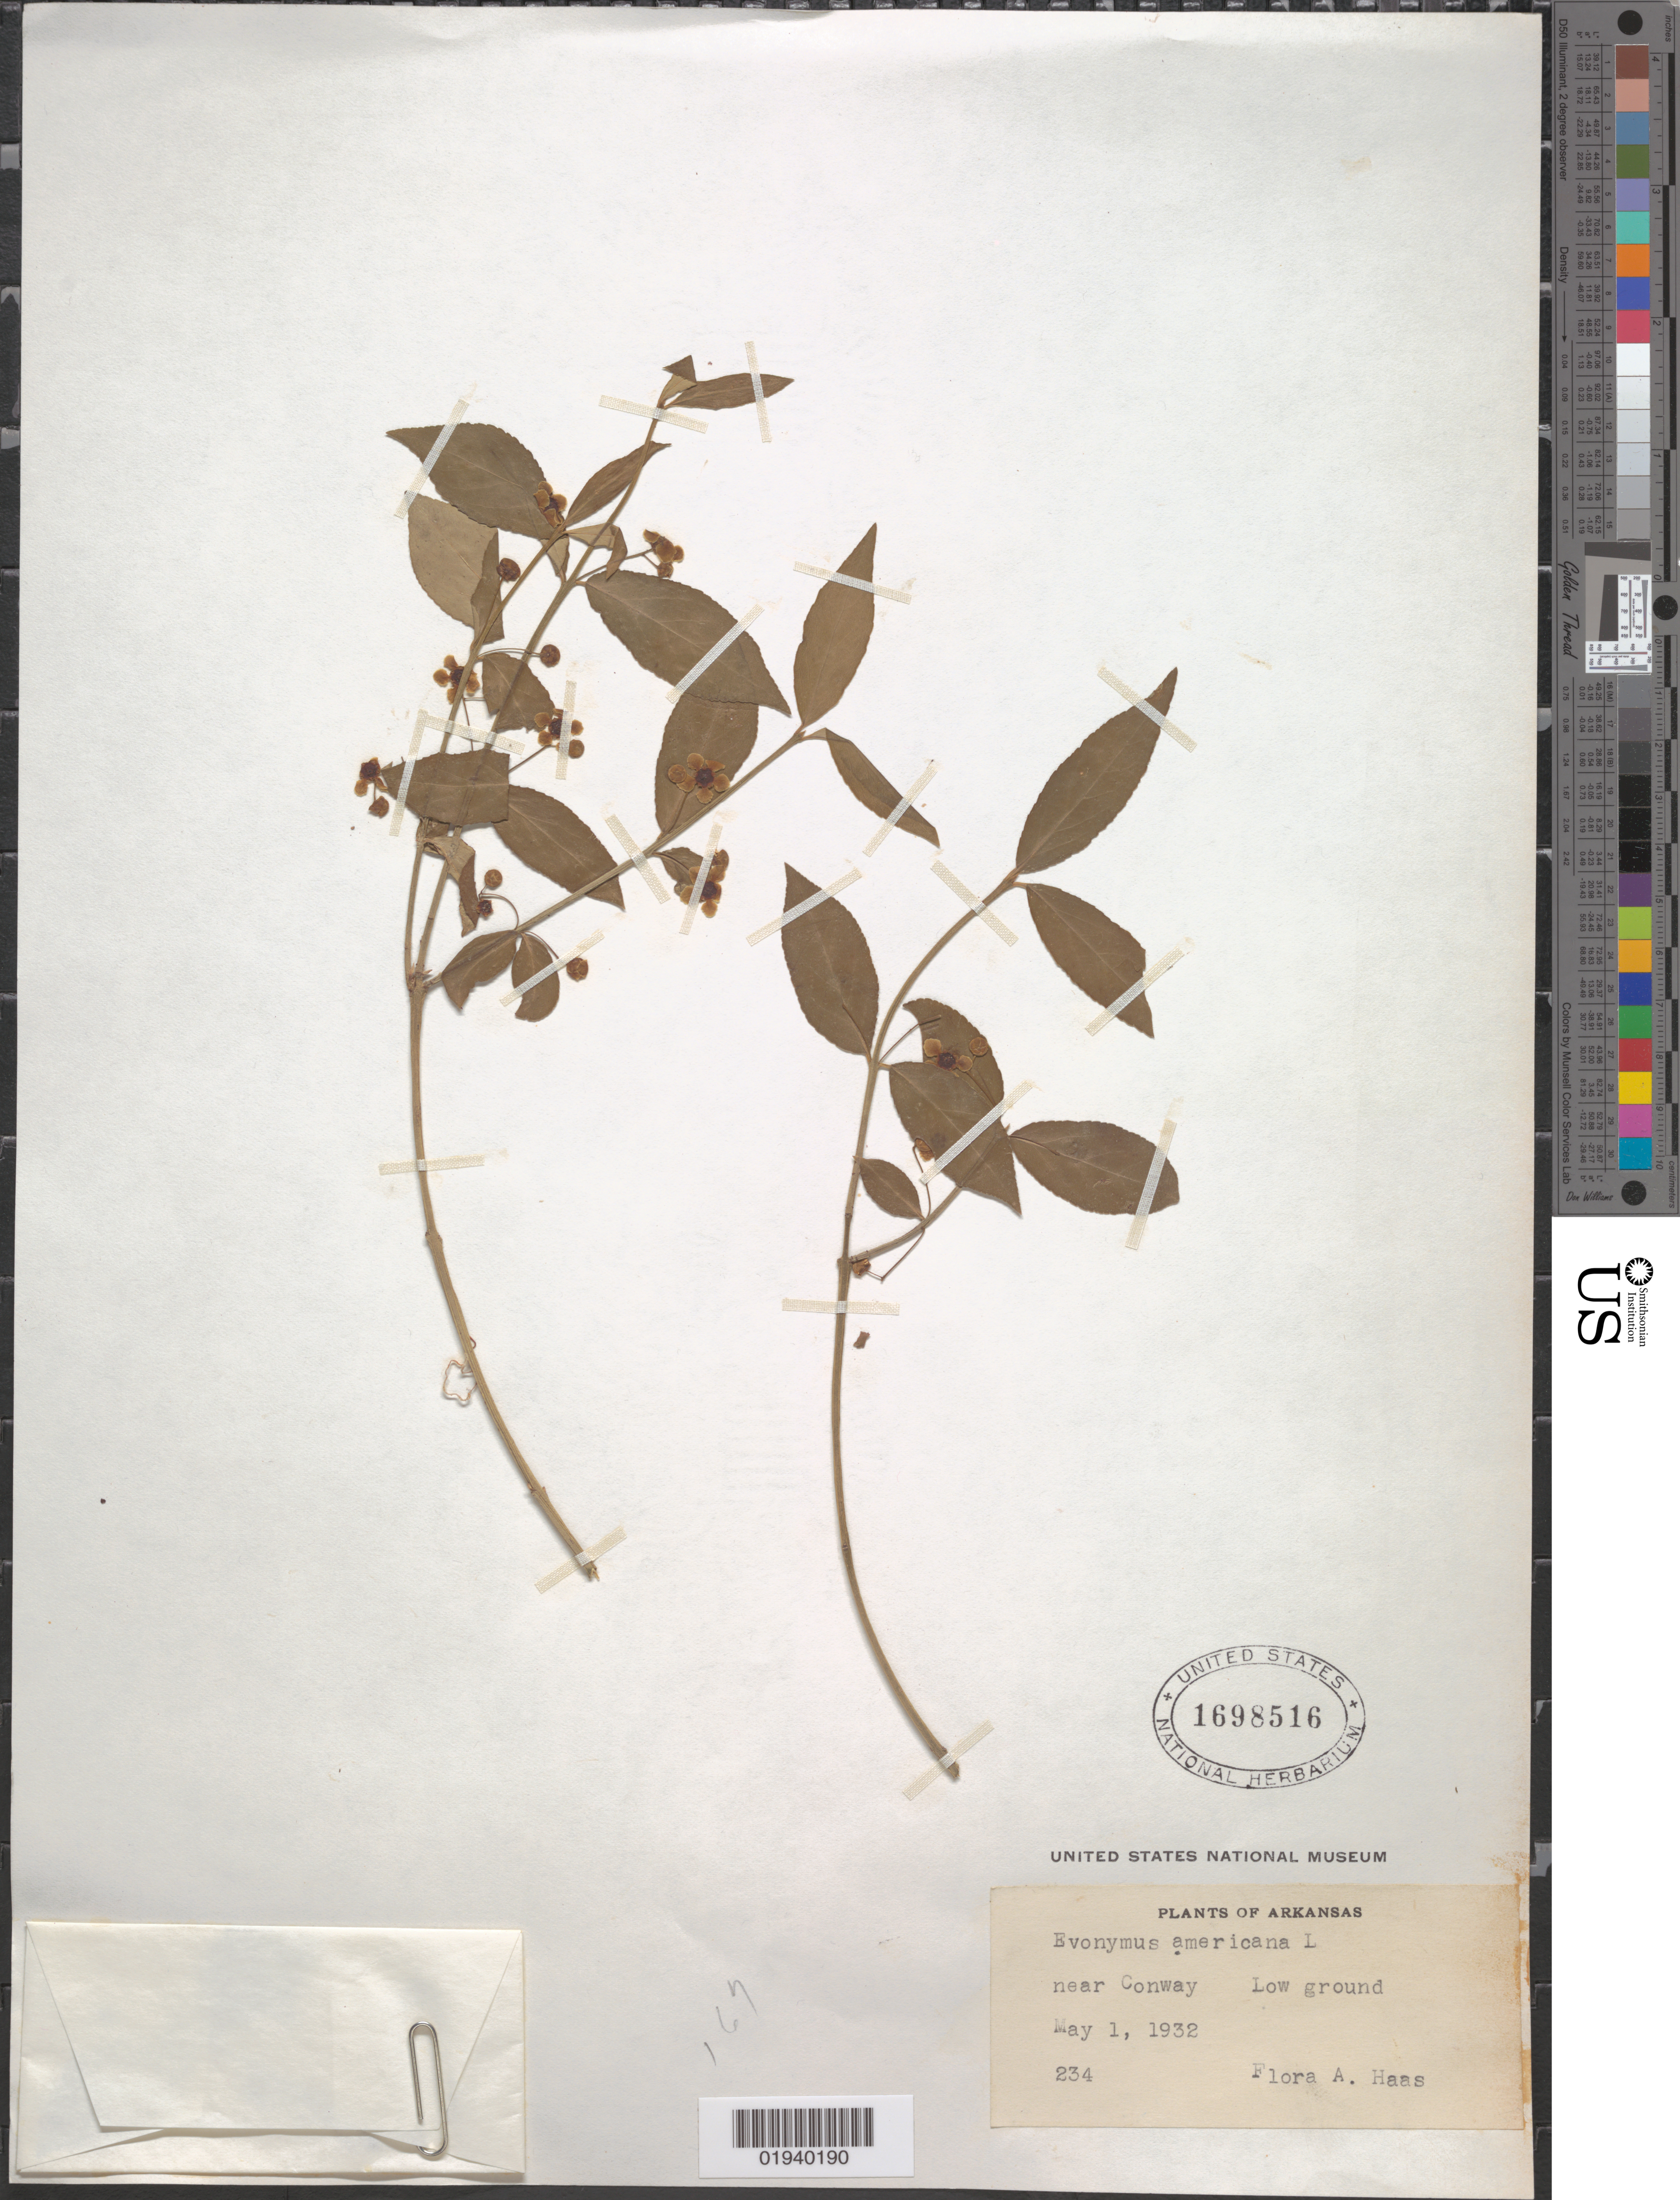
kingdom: Plantae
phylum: Tracheophyta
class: Magnoliopsida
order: Celastrales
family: Celastraceae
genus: Euonymus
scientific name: Euonymus americanus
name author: L.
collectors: F. A. Haas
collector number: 234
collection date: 1932-05-01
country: United States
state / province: Arkansas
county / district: Faulkner County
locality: Conway, near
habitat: Low ground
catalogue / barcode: US 1698516